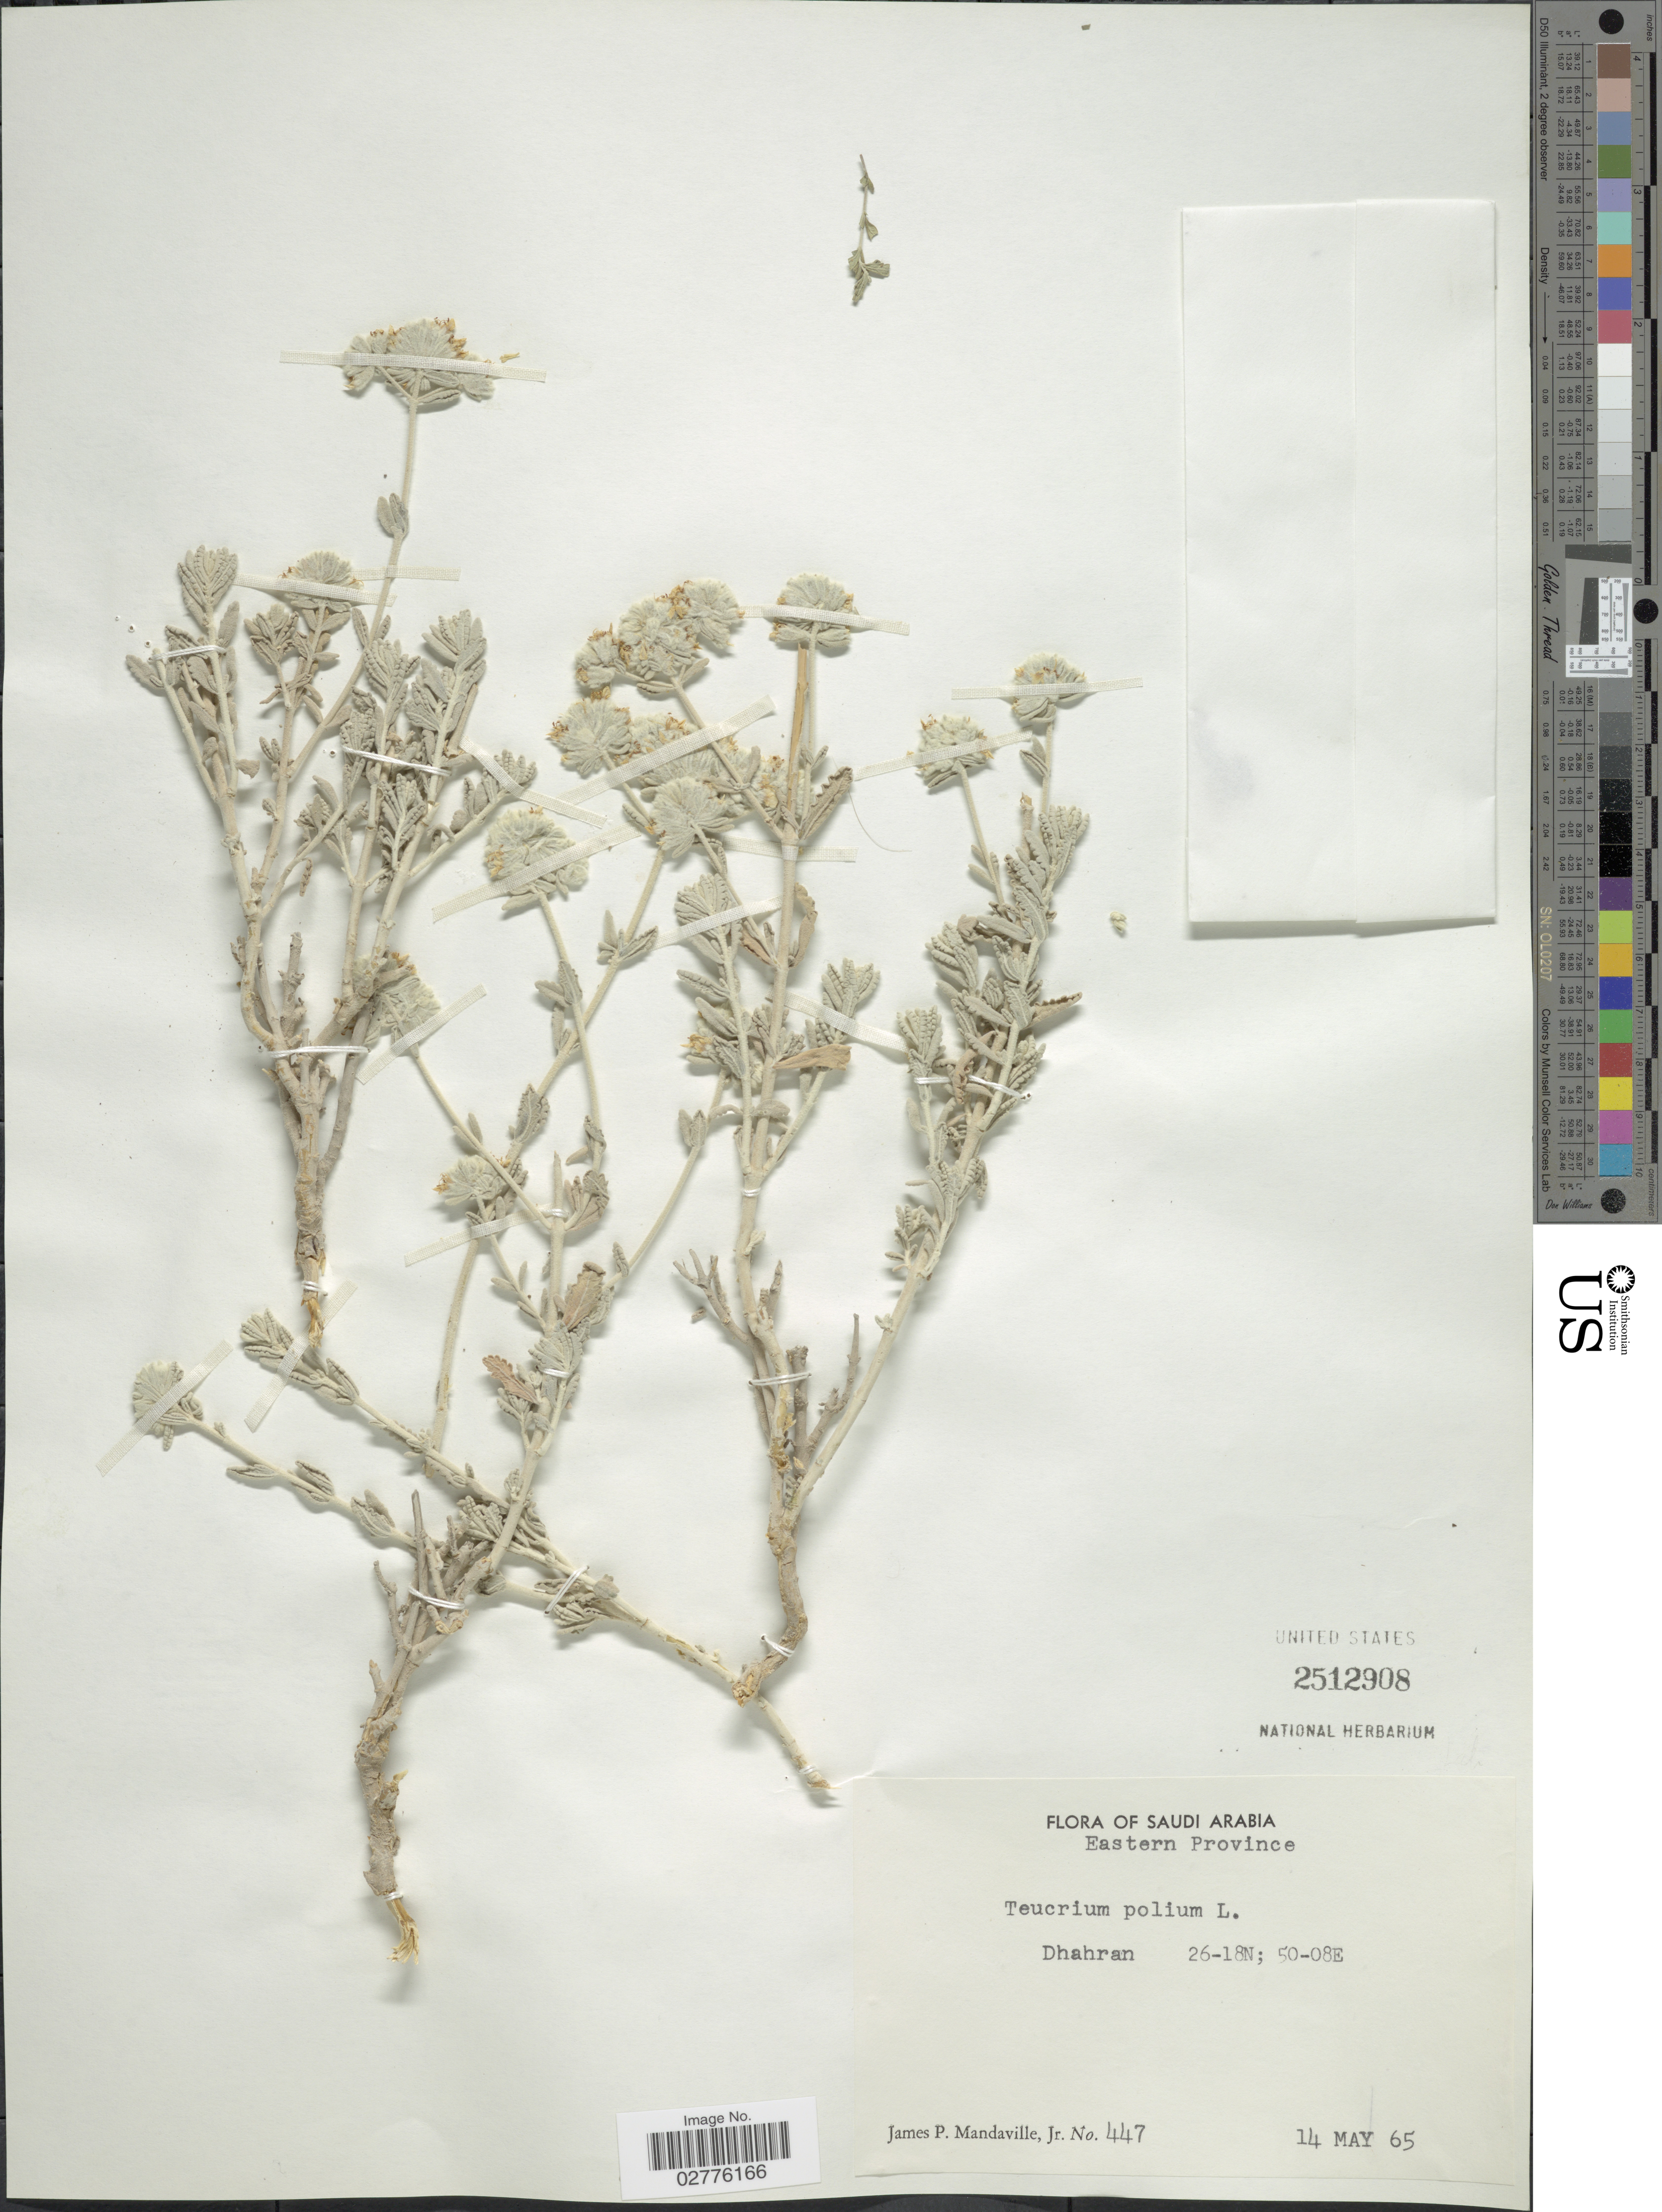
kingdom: Plantae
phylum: Tracheophyta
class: Magnoliopsida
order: Lamiales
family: Lamiaceae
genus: Teucrium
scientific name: Teucrium polium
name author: L.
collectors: J. Mandaville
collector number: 447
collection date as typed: Transcribed d/m/y: 14/5/65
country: Saudi Arabia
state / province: Ash Sharqiyah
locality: Eastern Province, Dhahran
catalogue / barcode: US 2512908